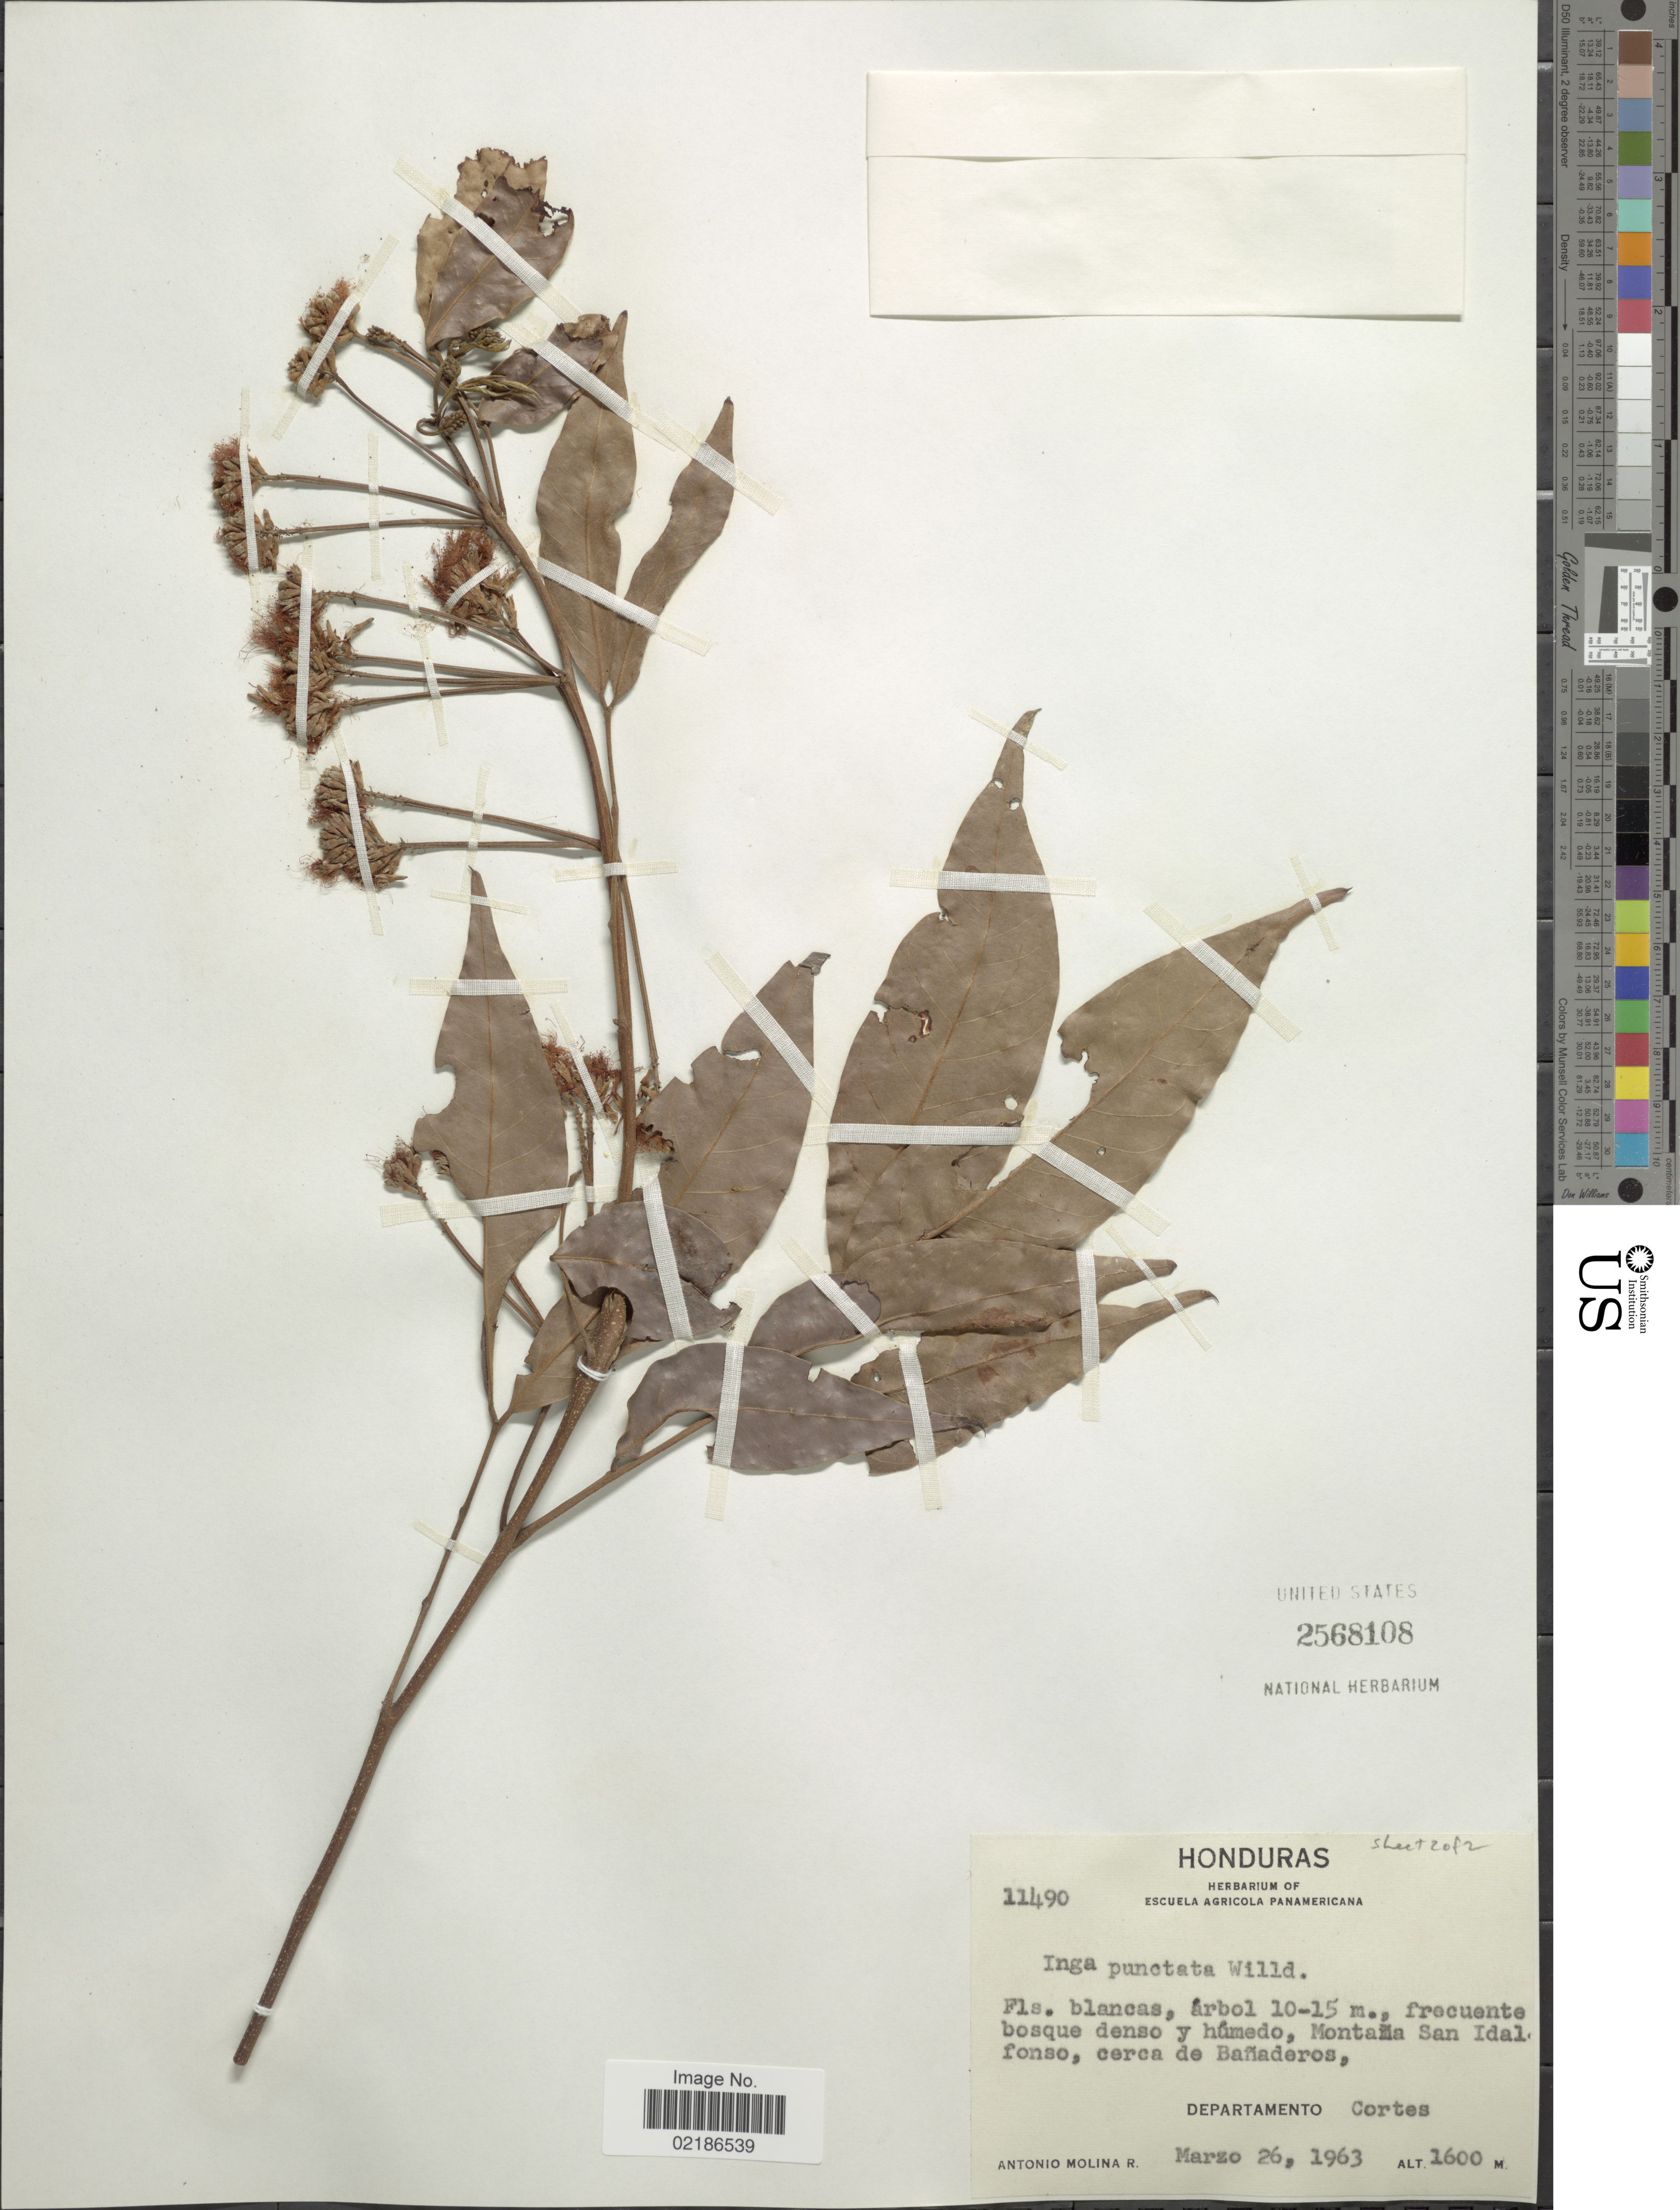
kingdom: Plantae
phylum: Tracheophyta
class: Magnoliopsida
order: Fabales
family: Fabaceae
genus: Inga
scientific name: Inga punctata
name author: Willd.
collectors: A. Molina R.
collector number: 11490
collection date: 1963-03-26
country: Honduras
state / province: Cortés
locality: Montana San Idalfonso, cerca de Banaderos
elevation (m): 1600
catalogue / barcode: US 2568108